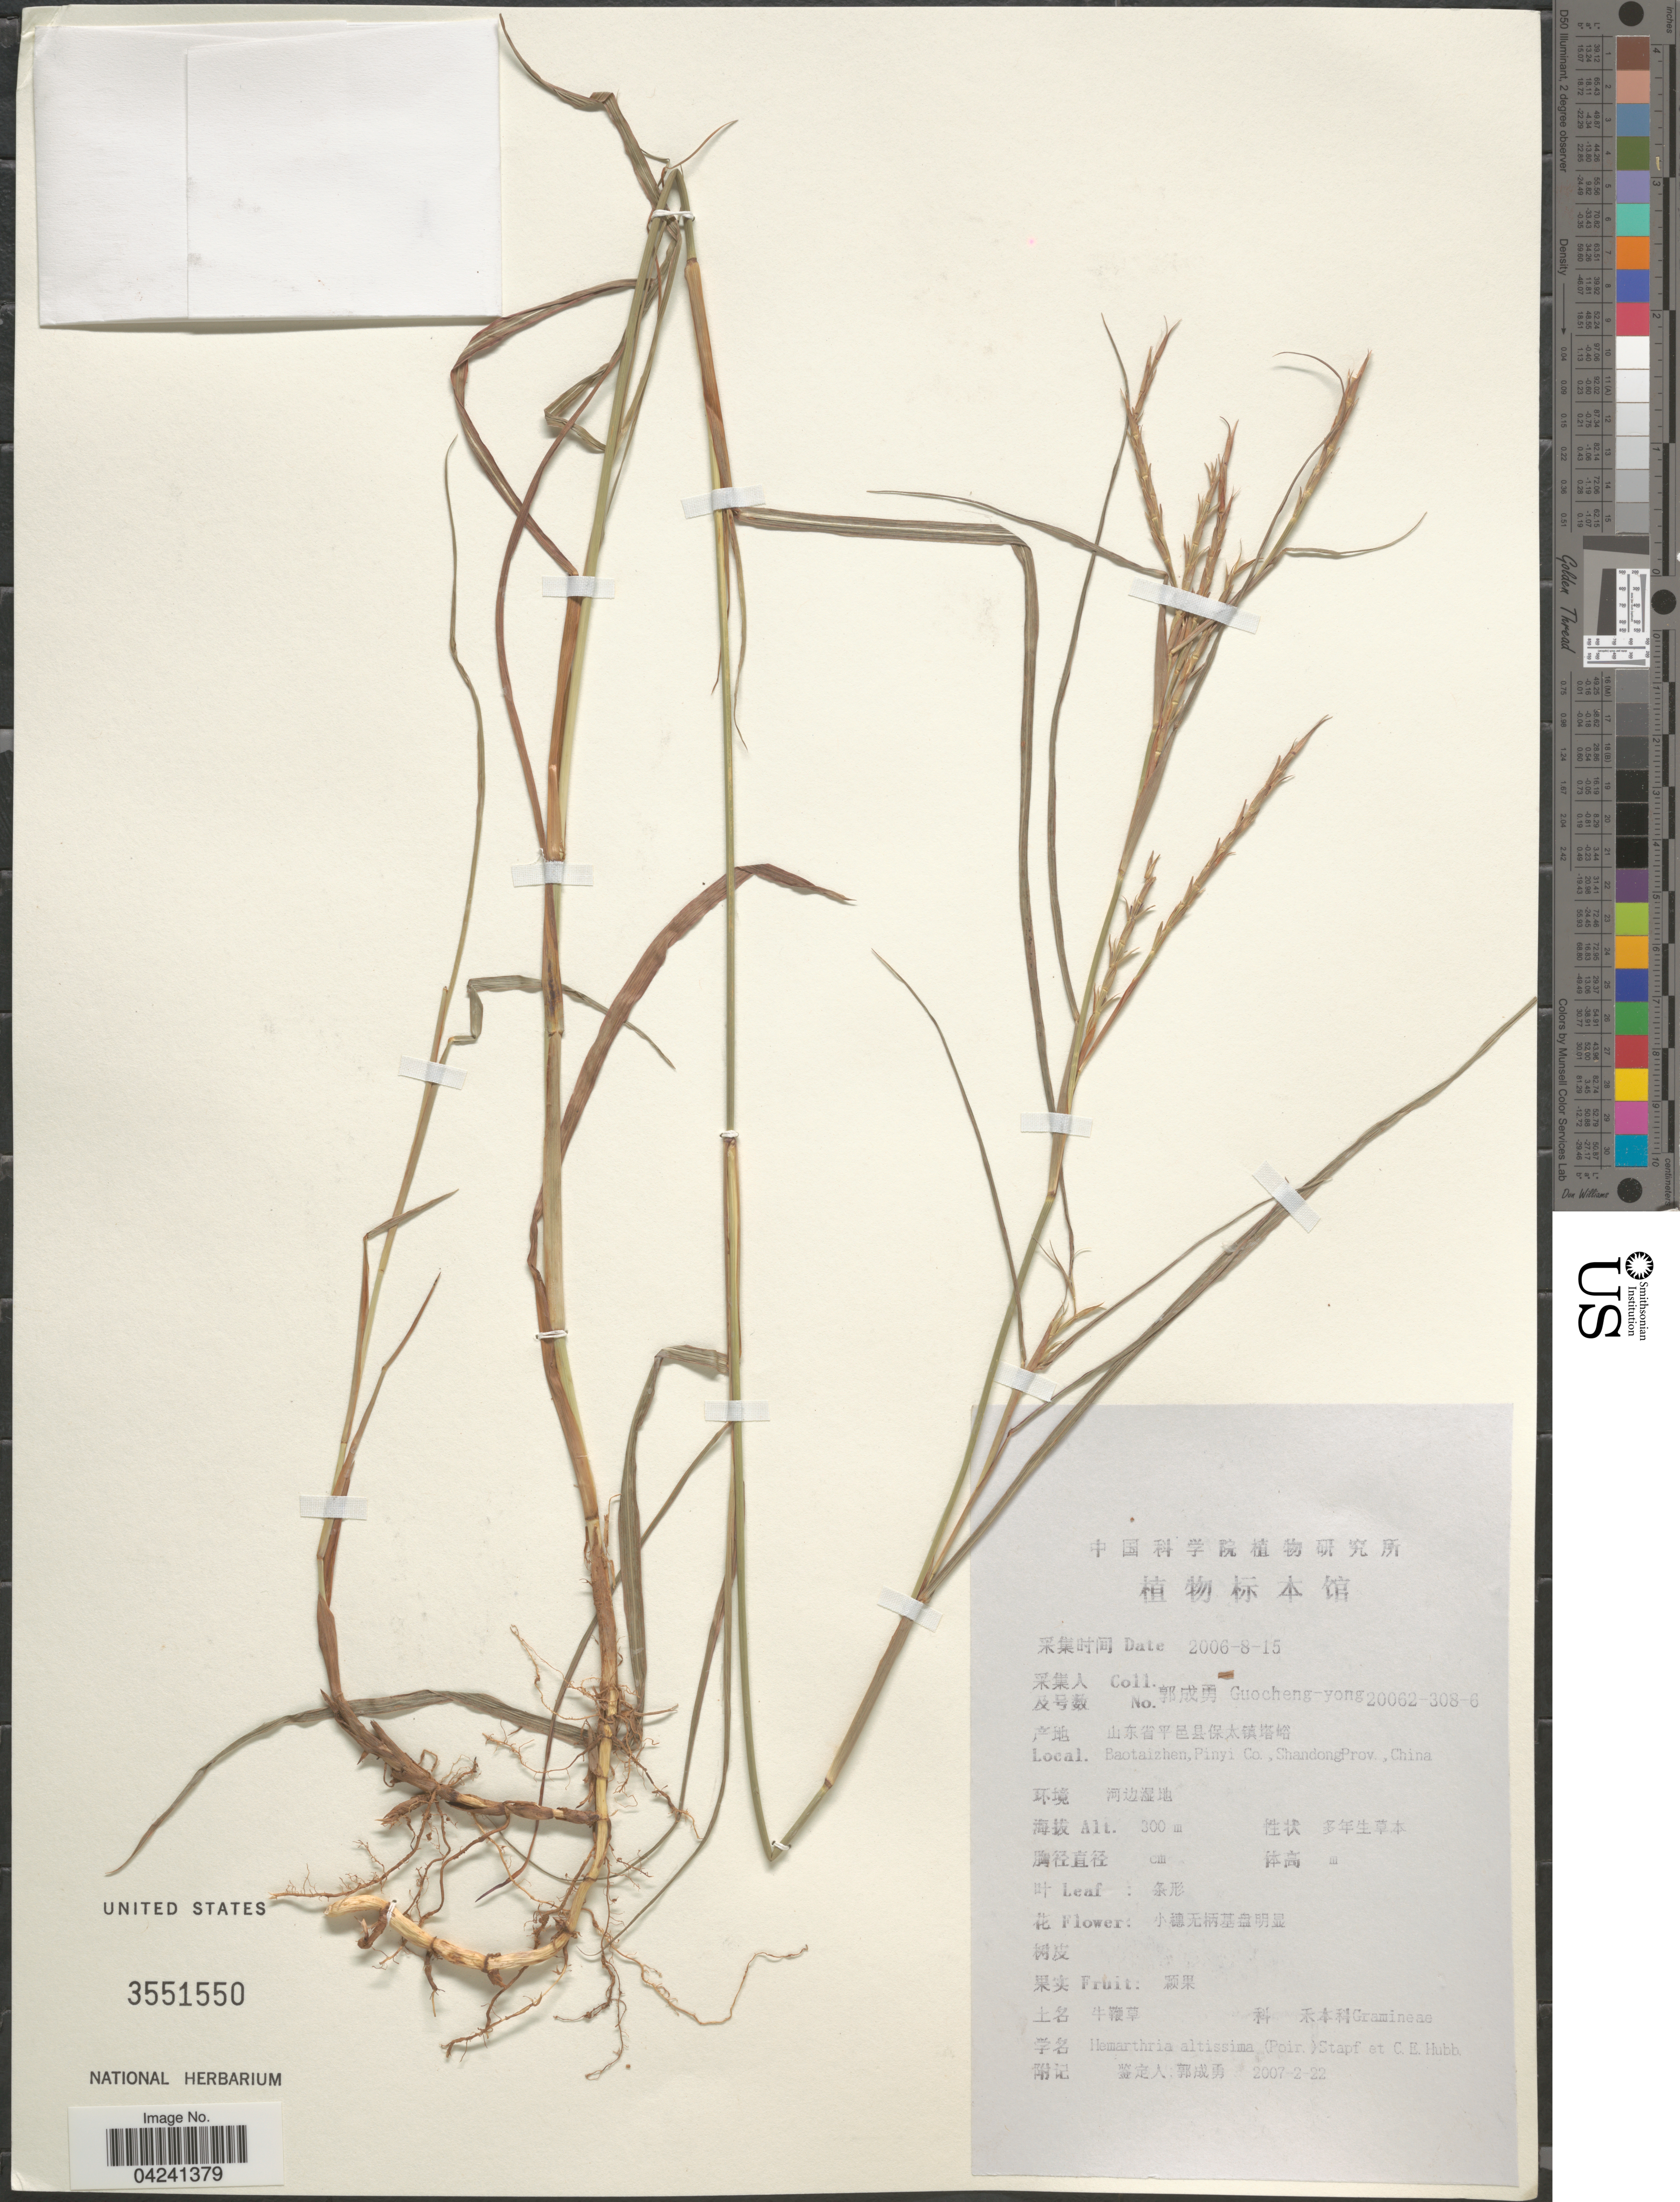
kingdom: Plantae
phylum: Tracheophyta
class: Liliopsida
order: Poales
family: Poaceae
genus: Hemarthria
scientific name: Hemarthria altissima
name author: (Poir.) Stapf & C. E. Hubb.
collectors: Guo cheng-yong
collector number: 20062-308-6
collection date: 2006-08-15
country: China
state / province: Shandong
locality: Baotaizhen, Pinyi Co., Shandong Prov.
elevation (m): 300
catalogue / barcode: US 3551550